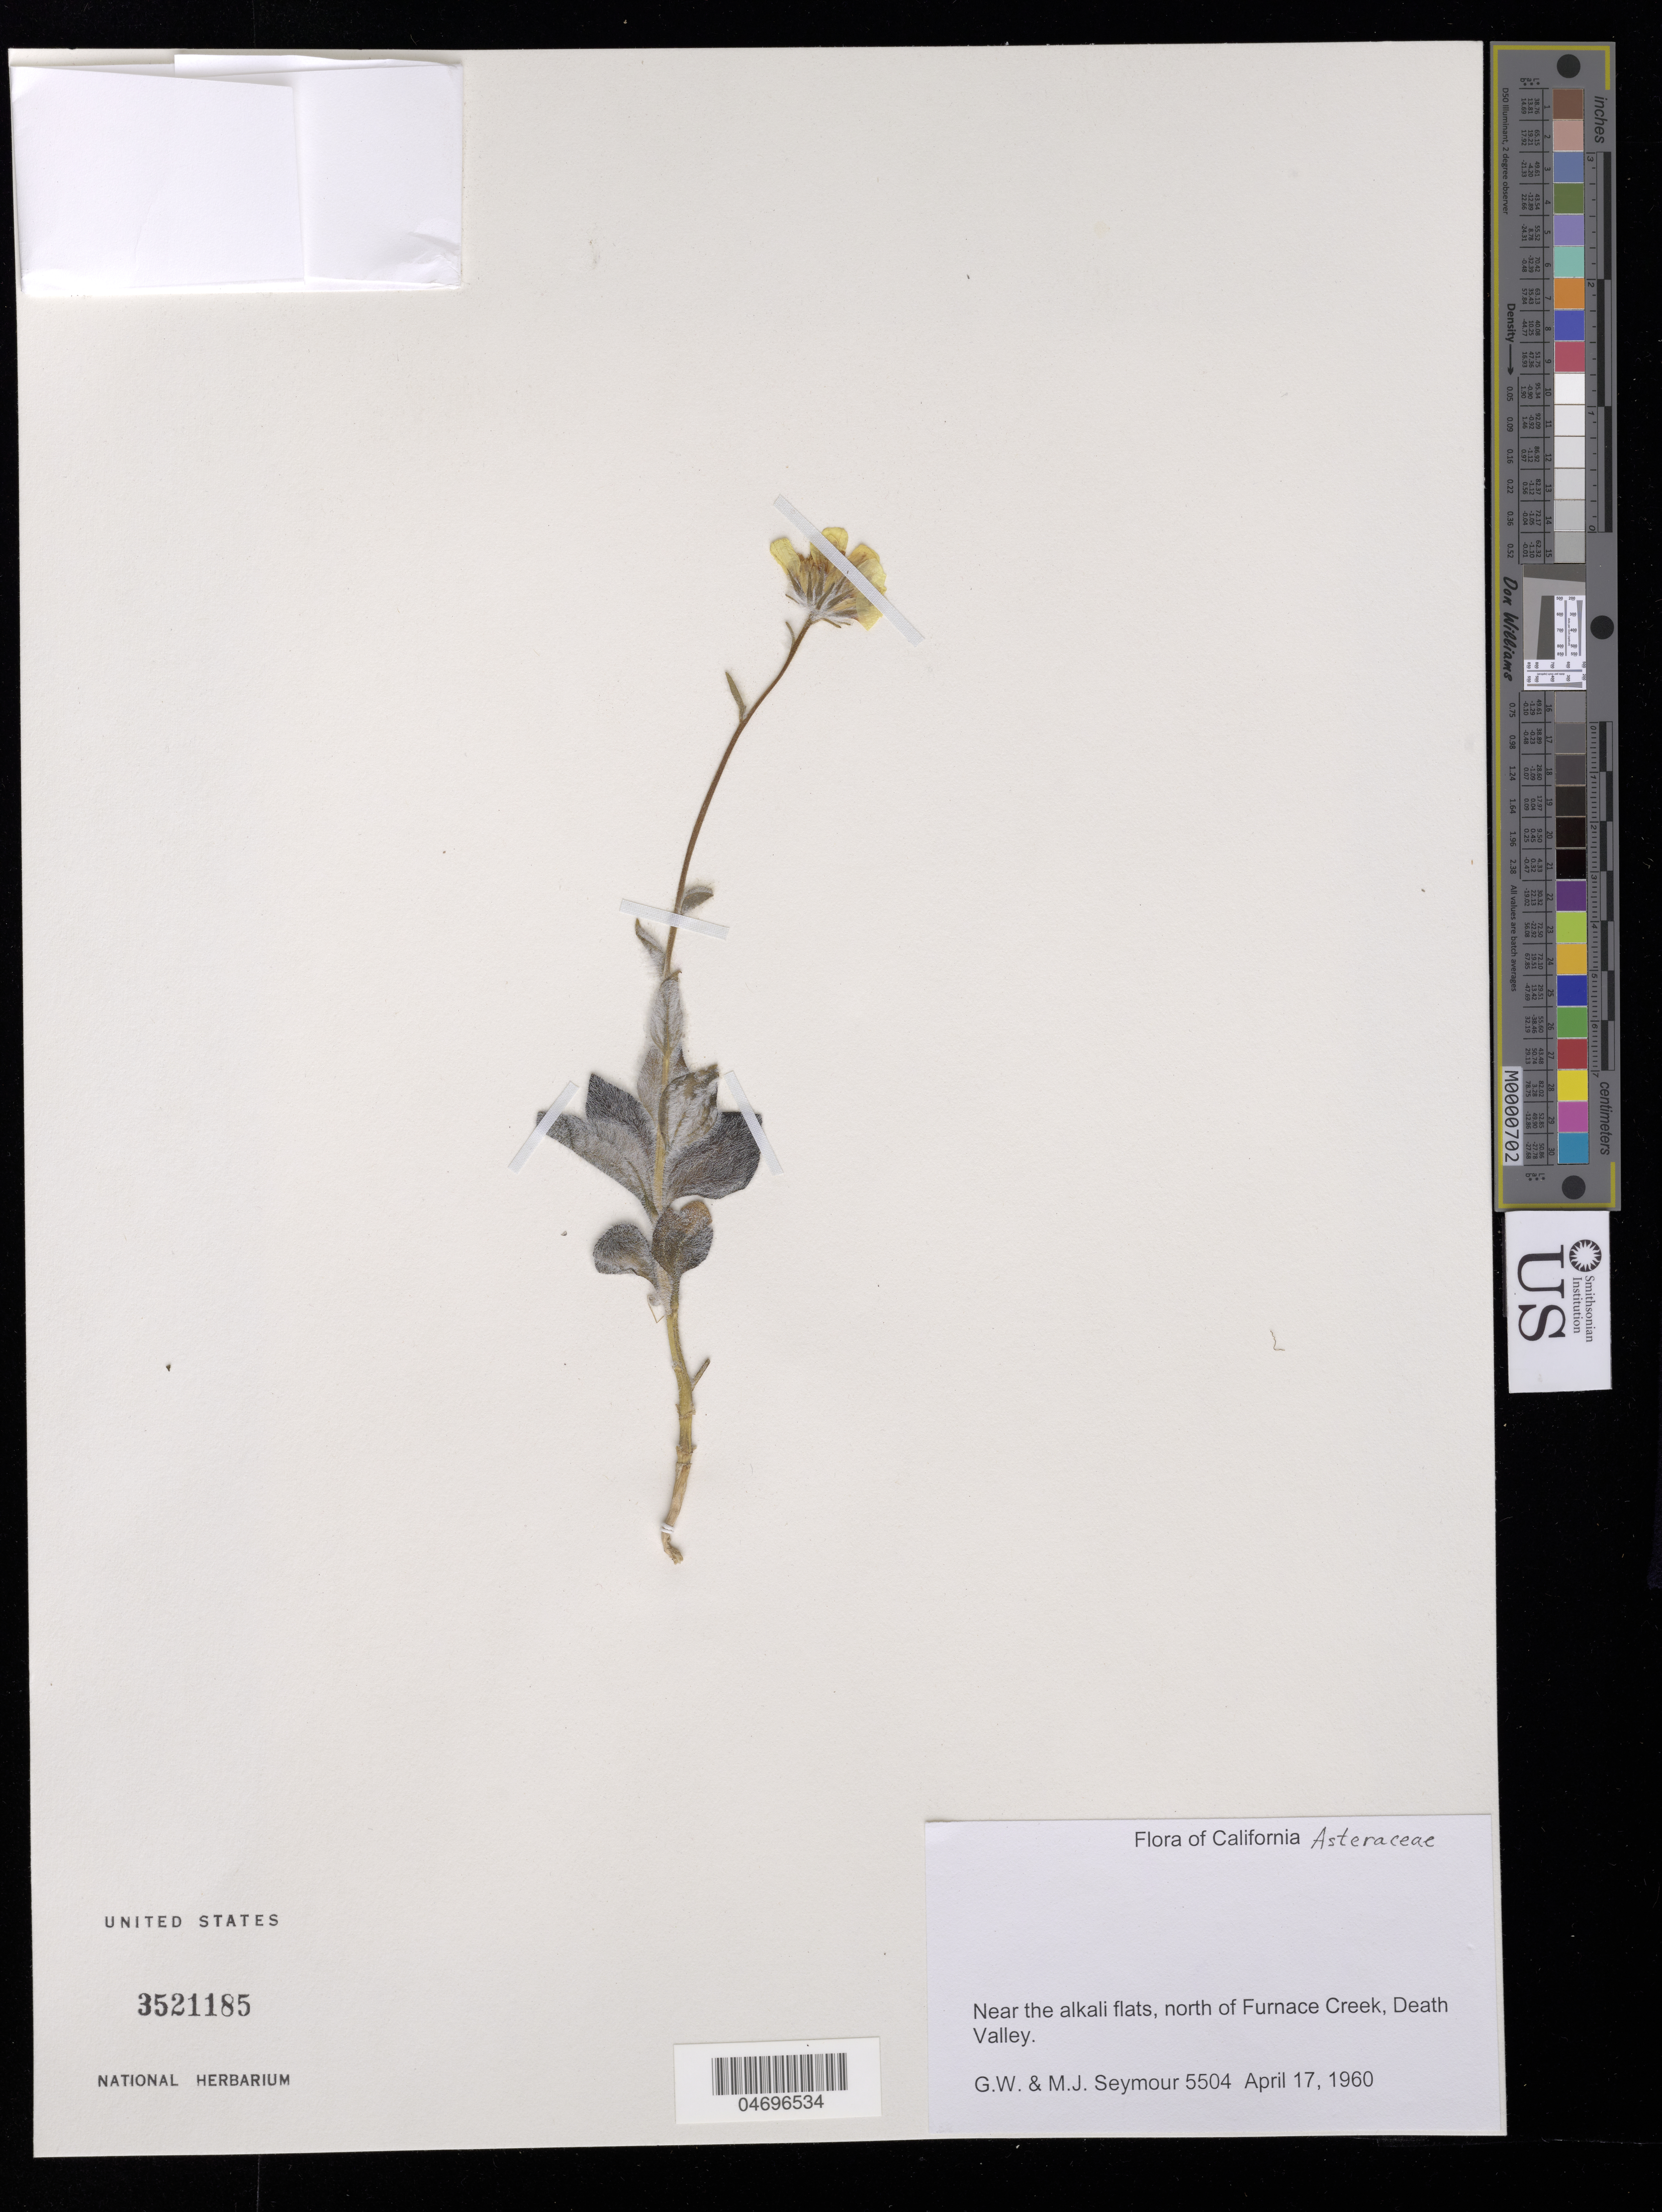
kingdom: Plantae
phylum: Tracheophyta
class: Magnoliopsida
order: Asterales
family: Asteraceae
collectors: G. Seymour & M. Seymour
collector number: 5504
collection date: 1960-04-17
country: United States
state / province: California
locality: Death Valley, near the alkai flats, N of Furnace Creek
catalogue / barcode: US 3521185